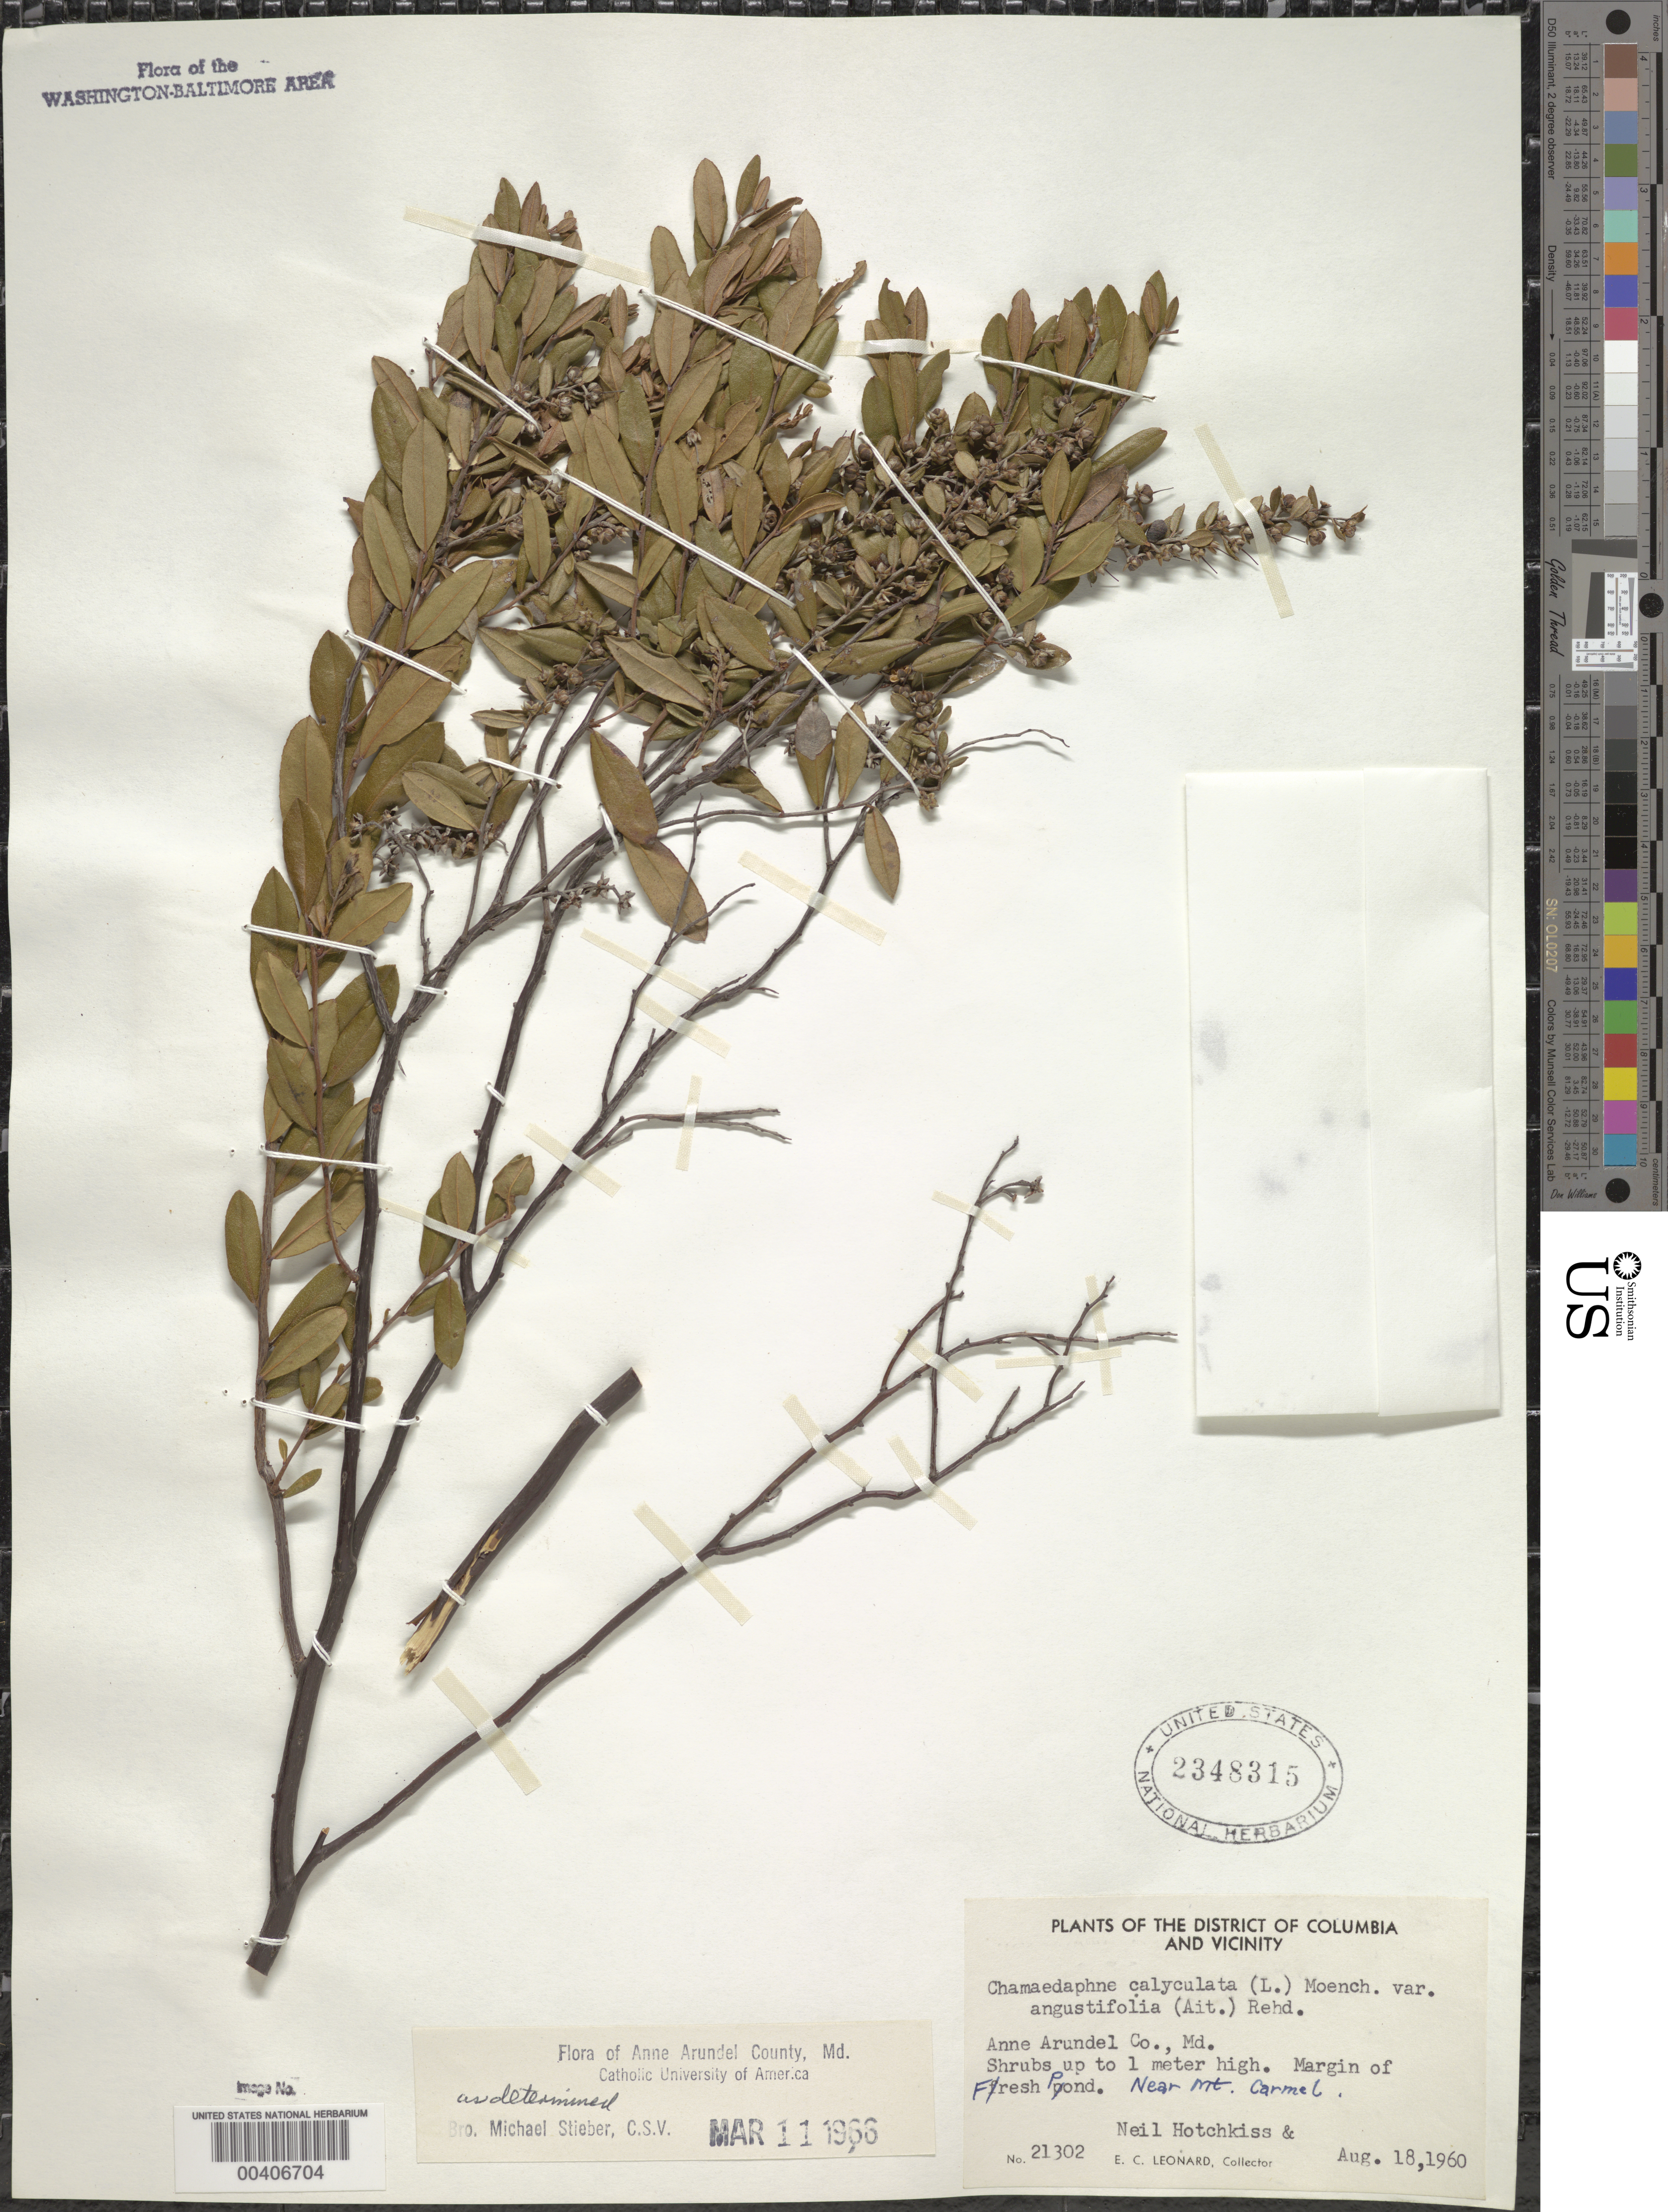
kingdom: Plantae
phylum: Tracheophyta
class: Magnoliopsida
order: Ericales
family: Ericaceae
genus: Chamaedaphne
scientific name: Chamaedaphne calyculata var. angustifolia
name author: (Aiton) Rehder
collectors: N. Hotchkiss & E. C. Leonard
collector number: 21302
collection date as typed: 18 Aug 1960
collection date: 1960-08-18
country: United States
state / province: Maryland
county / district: Anne Arundel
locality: Mount Carmel vicinity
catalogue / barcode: US 2348315